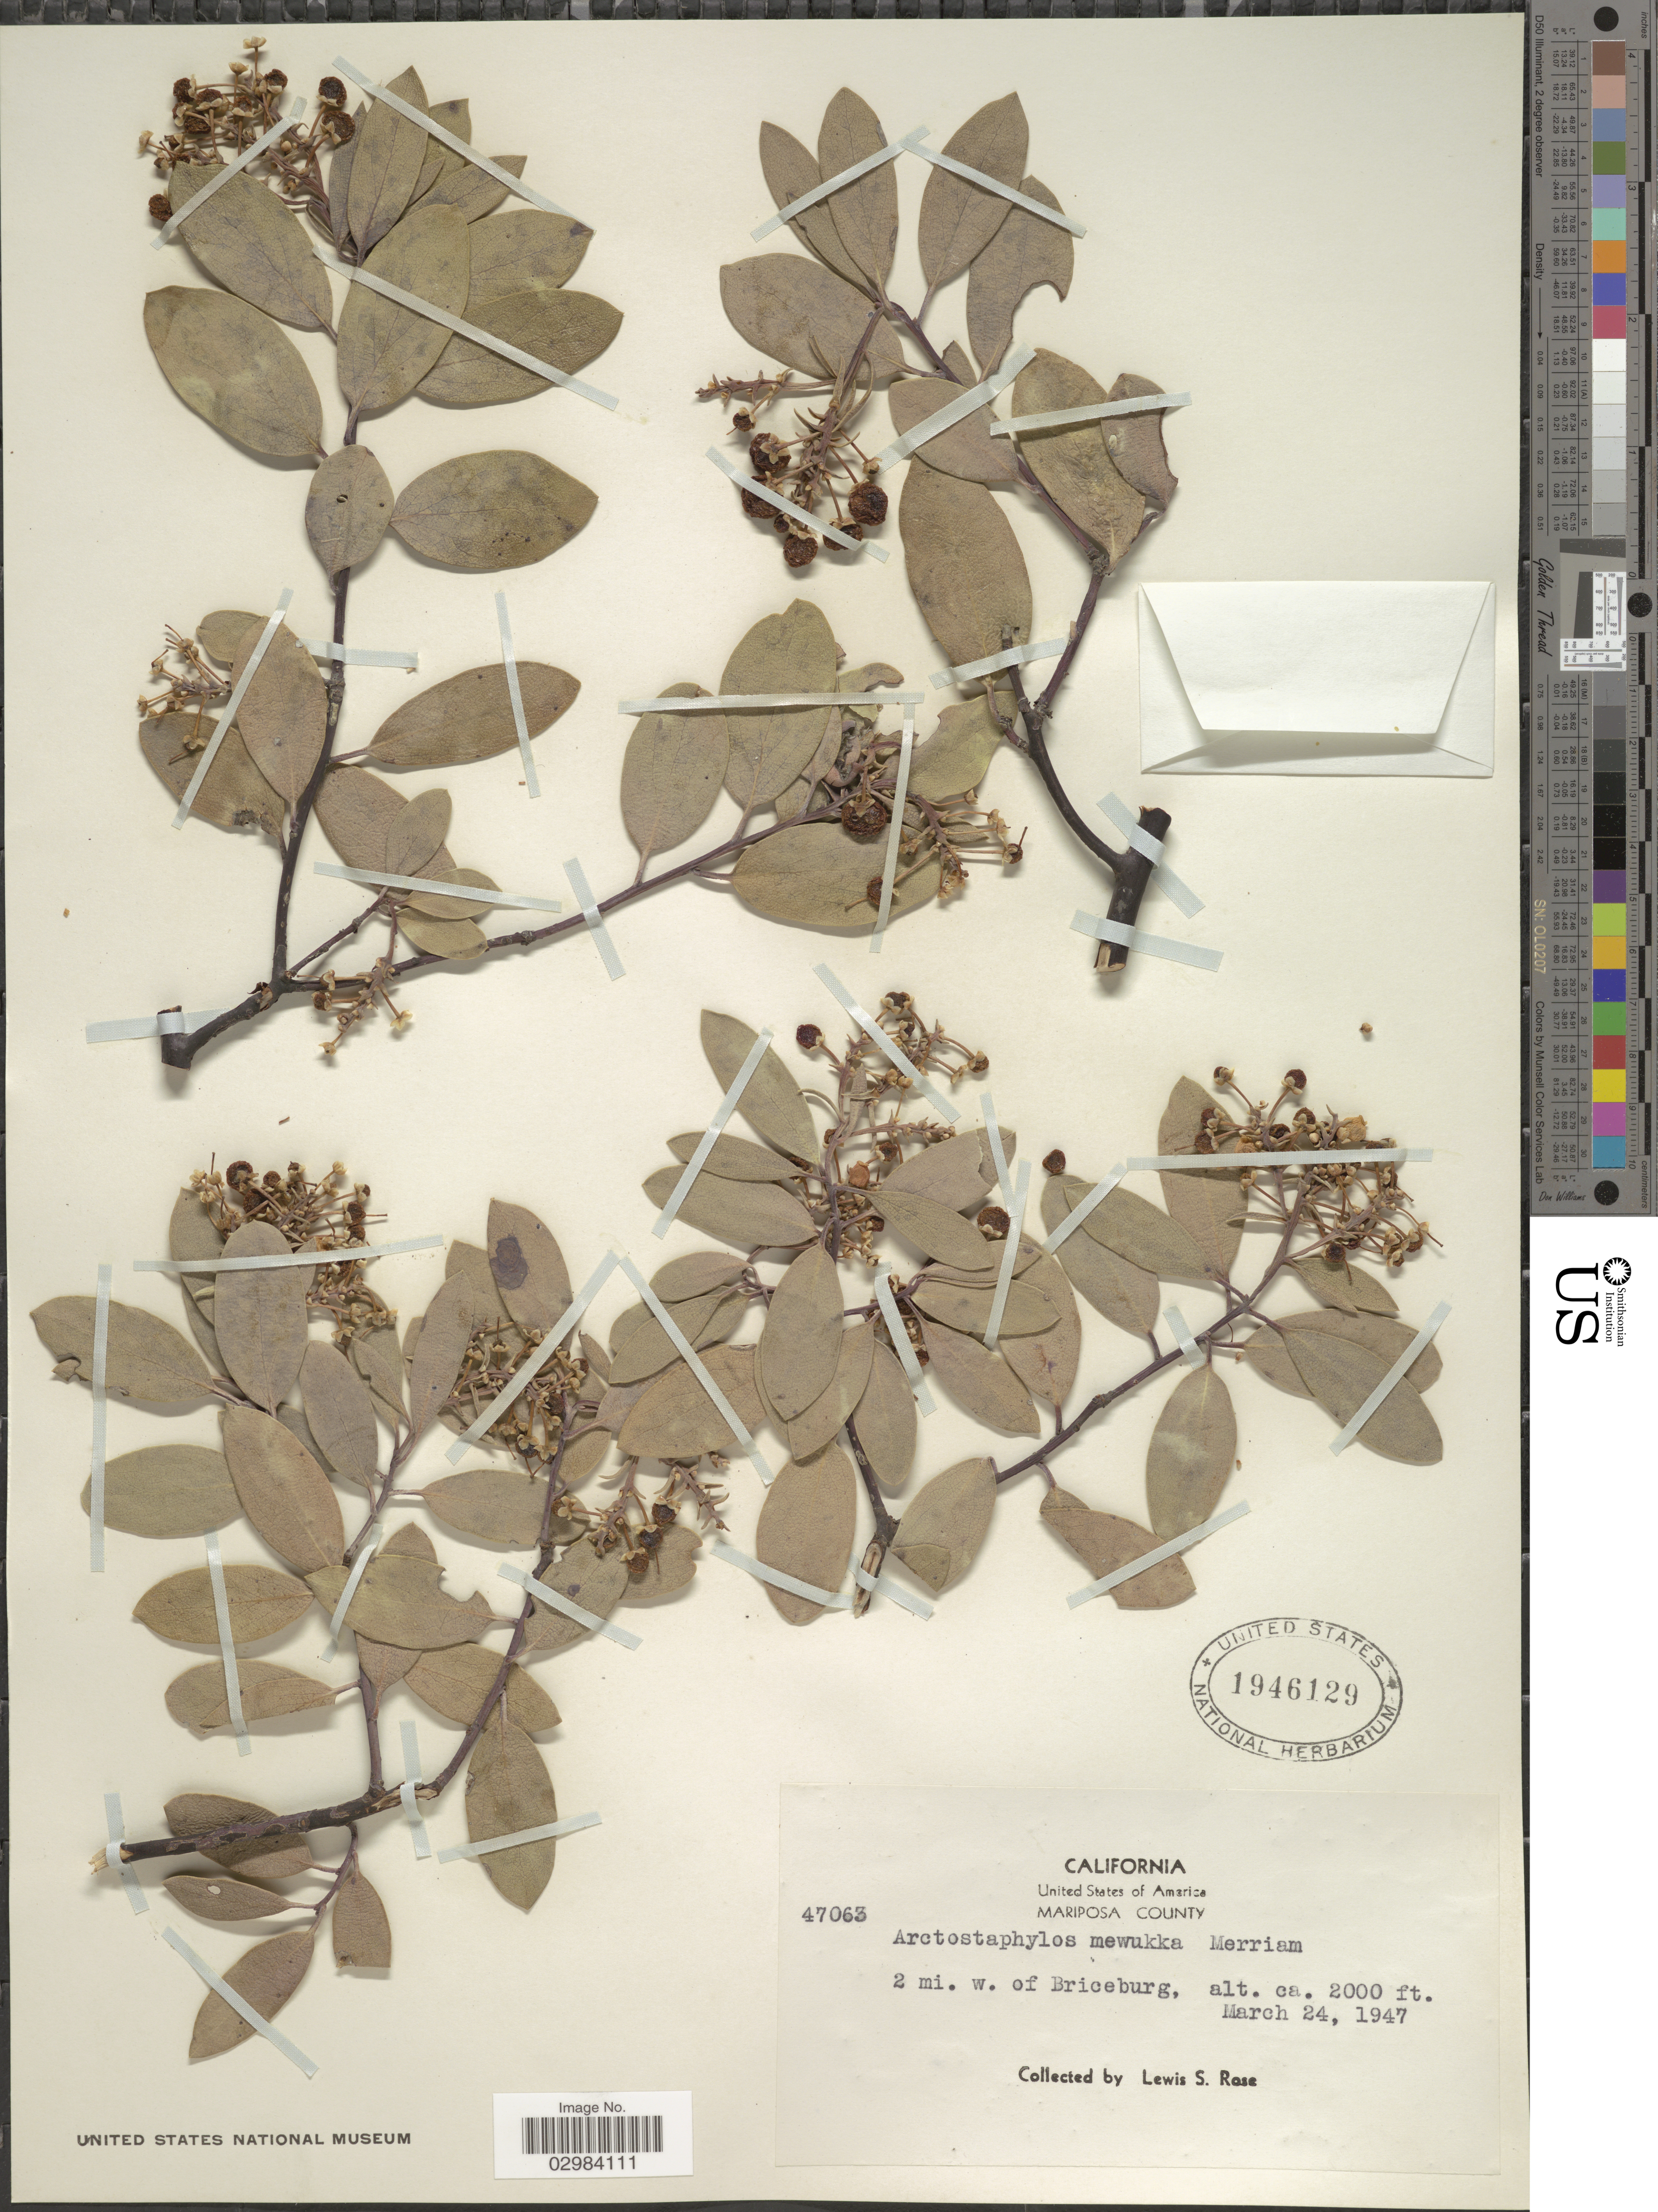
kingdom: Plantae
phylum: Tracheophyta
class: Magnoliopsida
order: Ericales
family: Ericaceae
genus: Arctostaphylos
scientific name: Arctostaphylos mewukka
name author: Merriam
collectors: L. S. Rose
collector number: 47063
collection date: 1947-03-24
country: United States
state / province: California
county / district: Mariposa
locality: Mariposa County, 2 mi. w. of Briceburg.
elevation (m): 610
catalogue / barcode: US 1946129